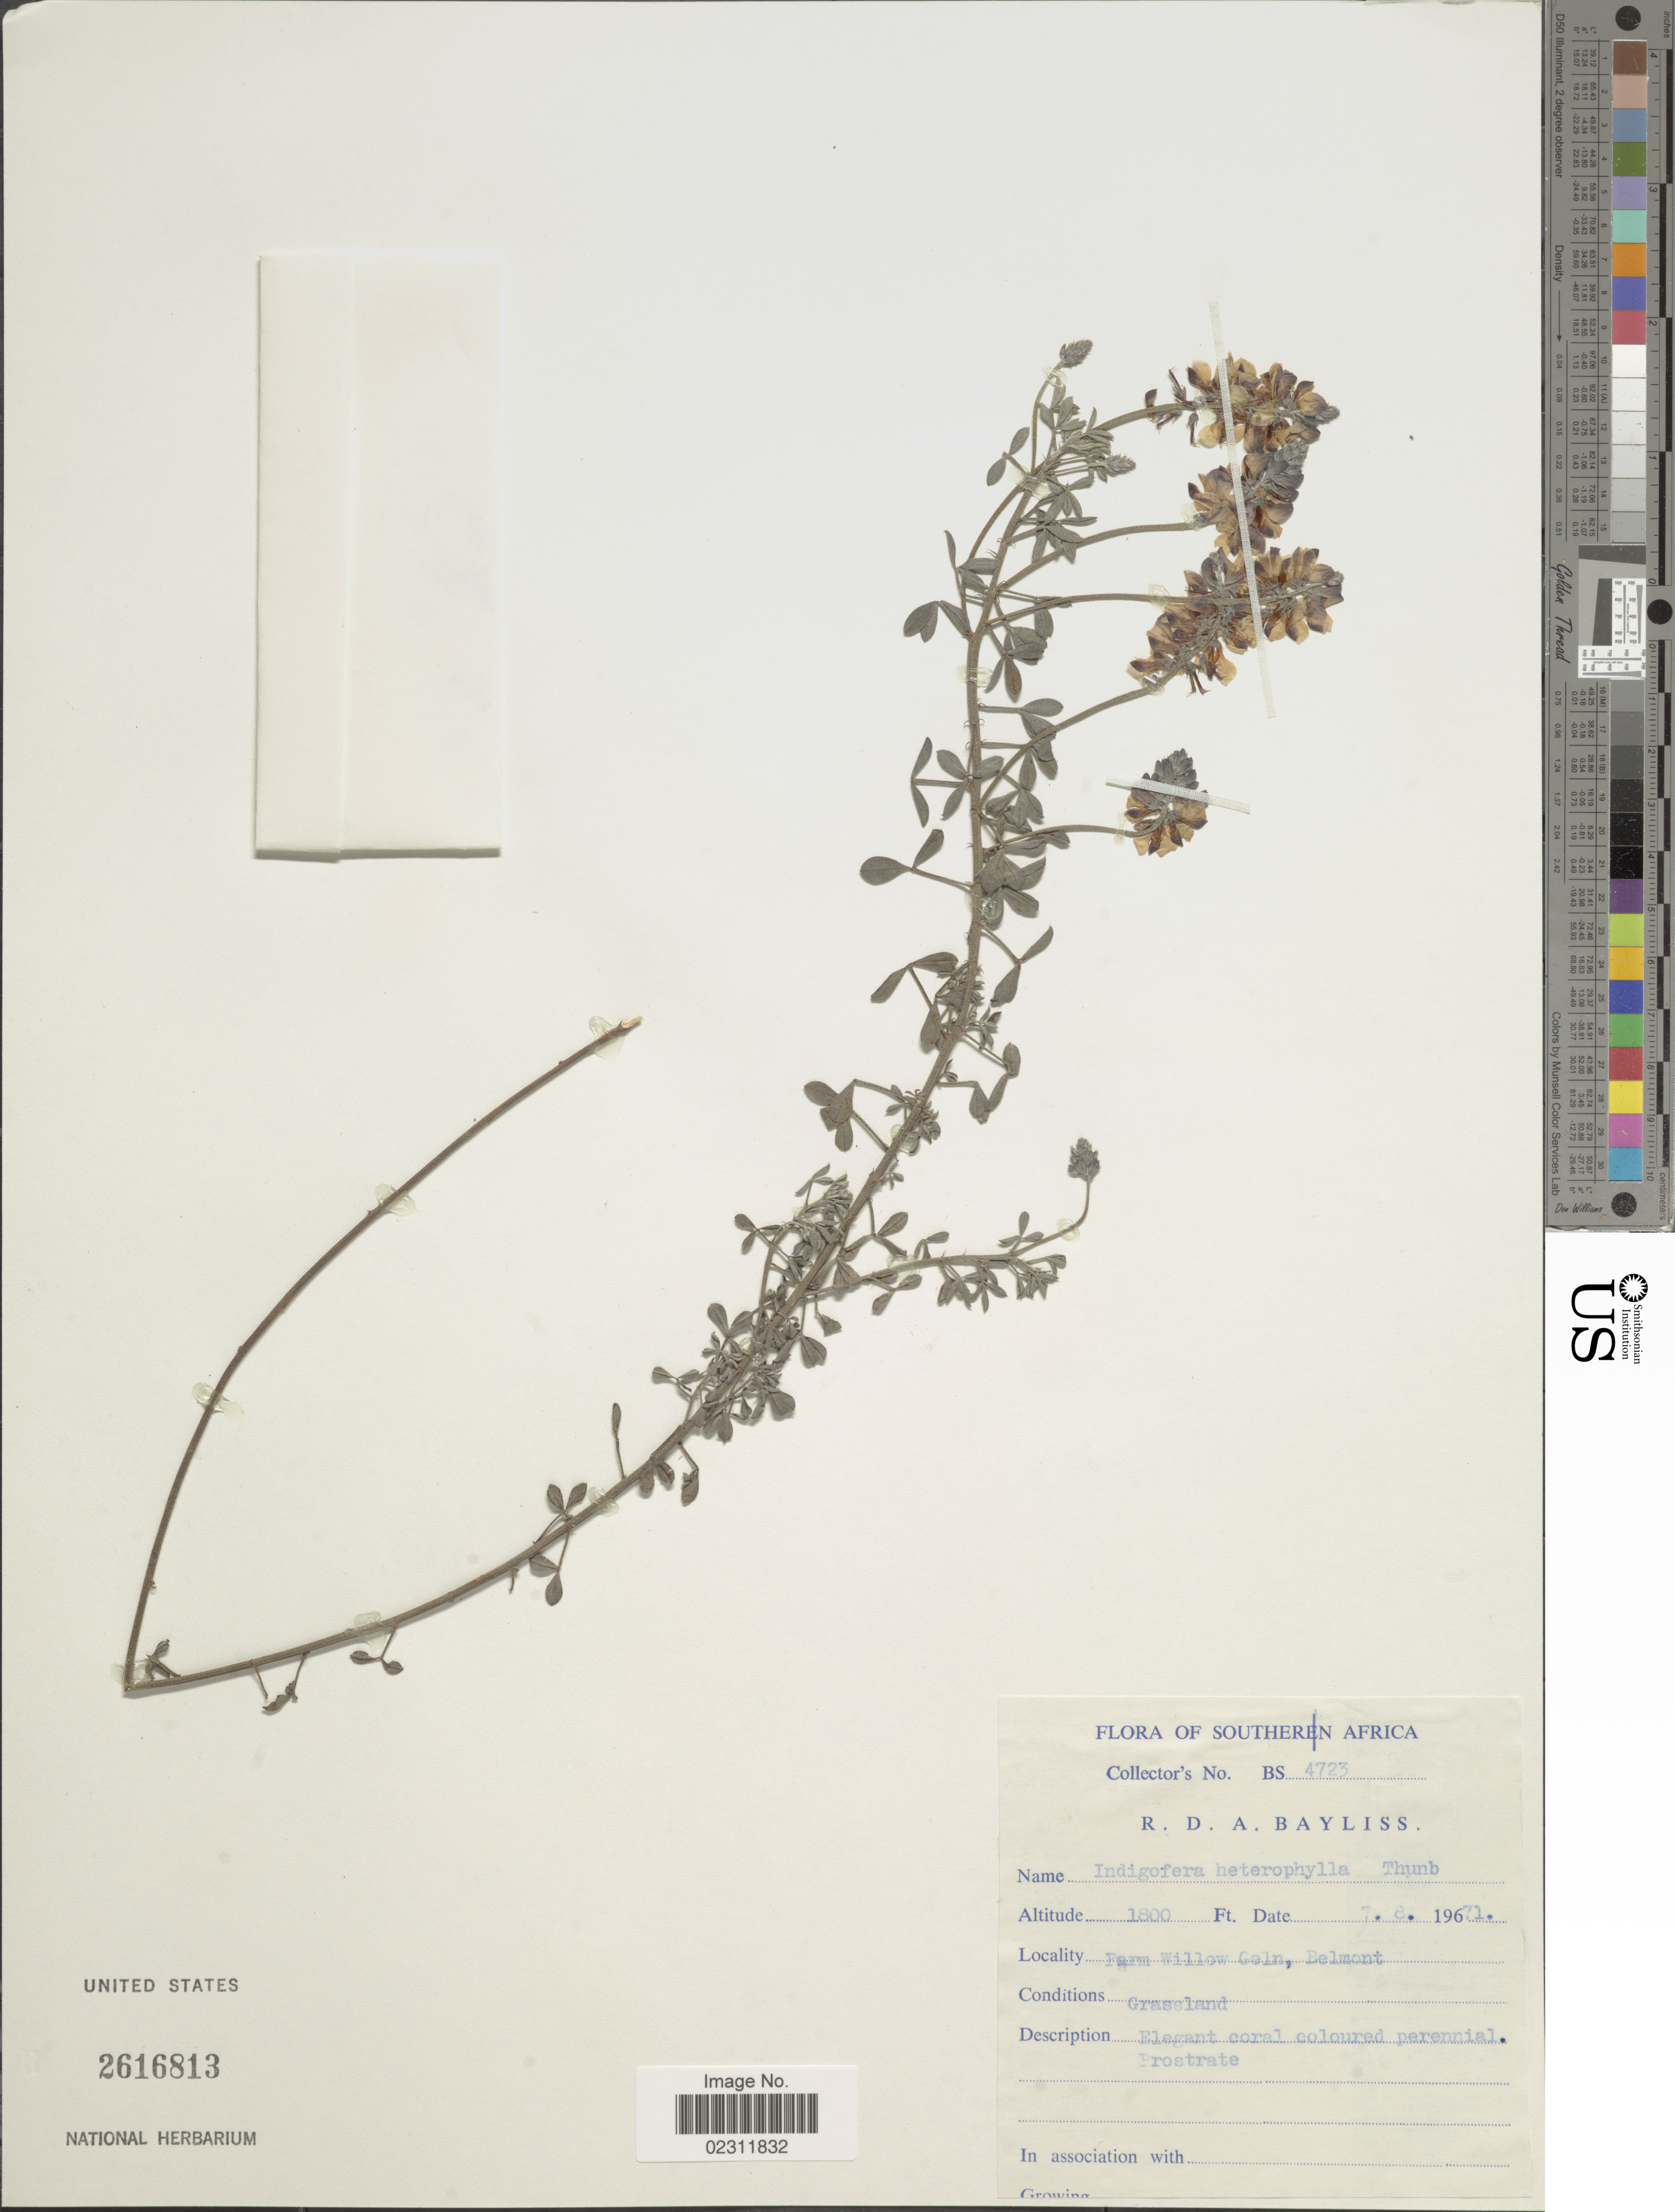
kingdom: Plantae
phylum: Tracheophyta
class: Magnoliopsida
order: Fabales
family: Fabaceae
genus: Indigofera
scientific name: Indigofera heterophylla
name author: Thunb.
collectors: R. Bayliss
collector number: BS4723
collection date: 1971-08-07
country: South Africa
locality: Farm Willow Coln, Belmont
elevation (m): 549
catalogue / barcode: US 2616813